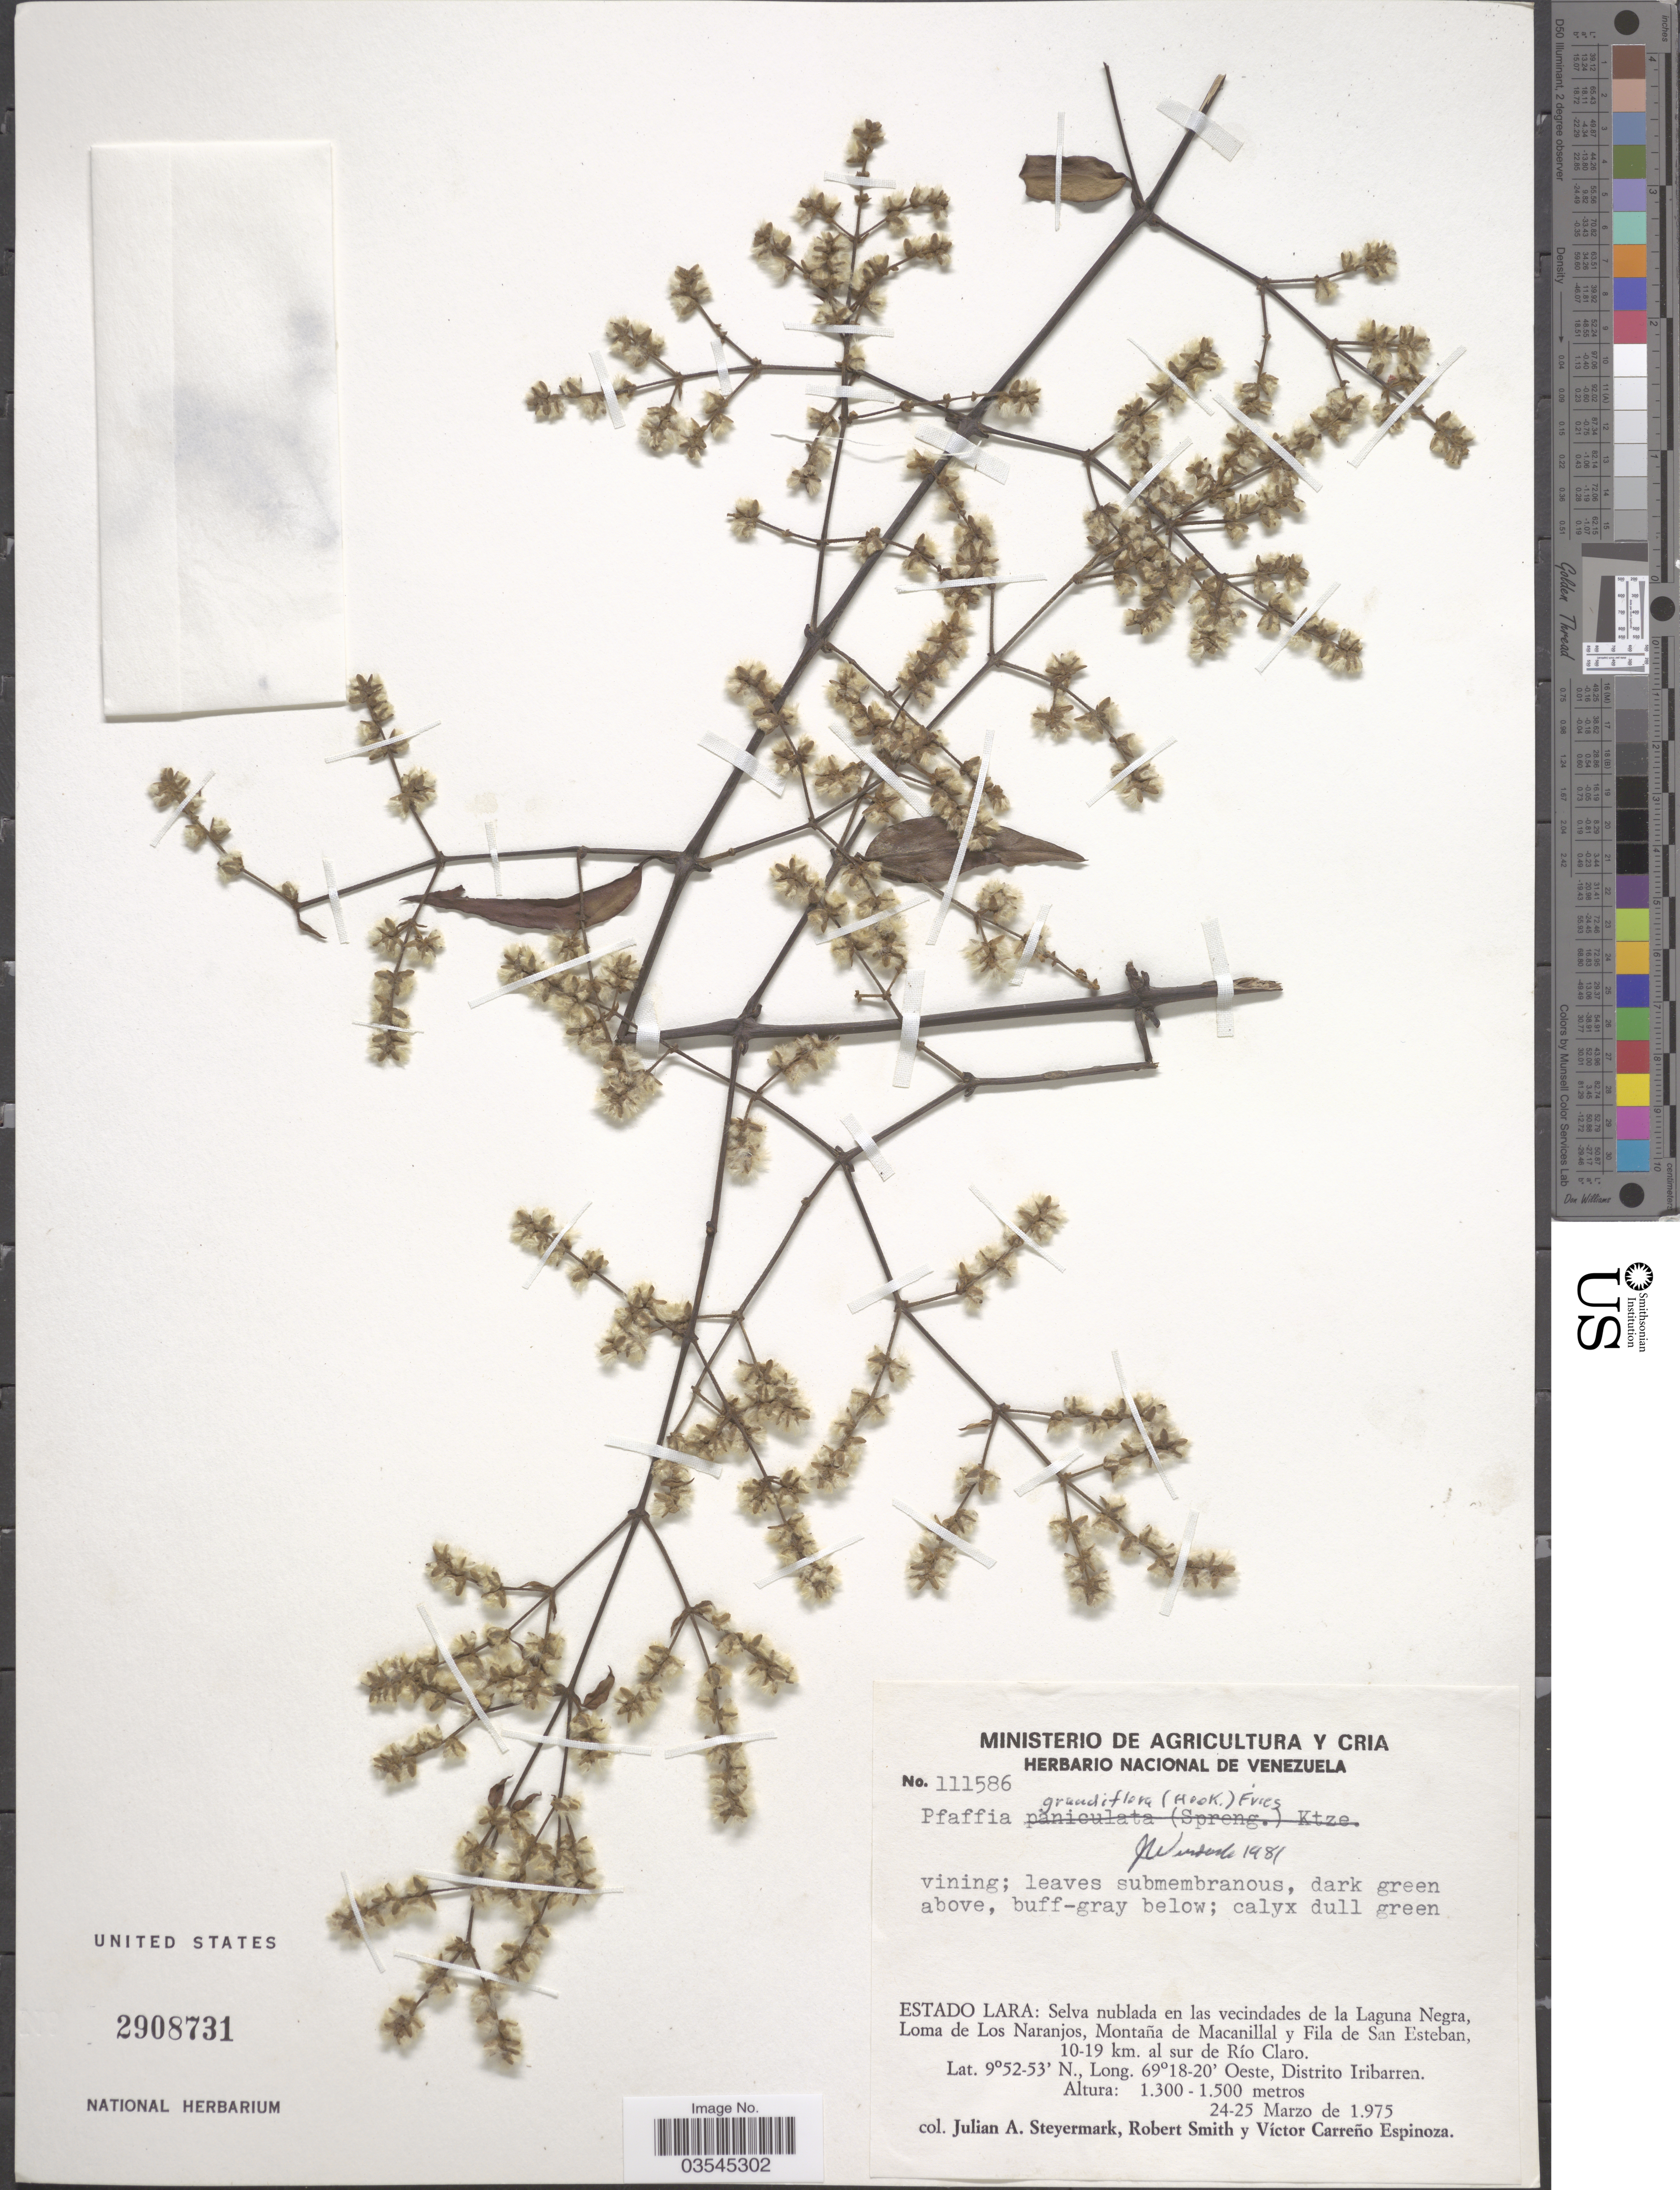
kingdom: Plantae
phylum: Tracheophyta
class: Magnoliopsida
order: Caryophyllales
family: Amaranthaceae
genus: Pfaffia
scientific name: Pfaffia grandiflora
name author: (Hook.) R.E. Fr.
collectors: J. Steyermark, R. F. Smith & V. Carreño E.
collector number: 111586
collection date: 1975-03-24/1975-03-25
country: Venezuela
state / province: Lara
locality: Selva nublada en las vecindades de la Laguna Negra, Loma de Los Naranjos, Montaña de Macanillal y Fila de San Esteban, 10-19 km. al sur de Río Claro. Distrito Iribarren.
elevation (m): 1300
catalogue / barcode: US 2908731